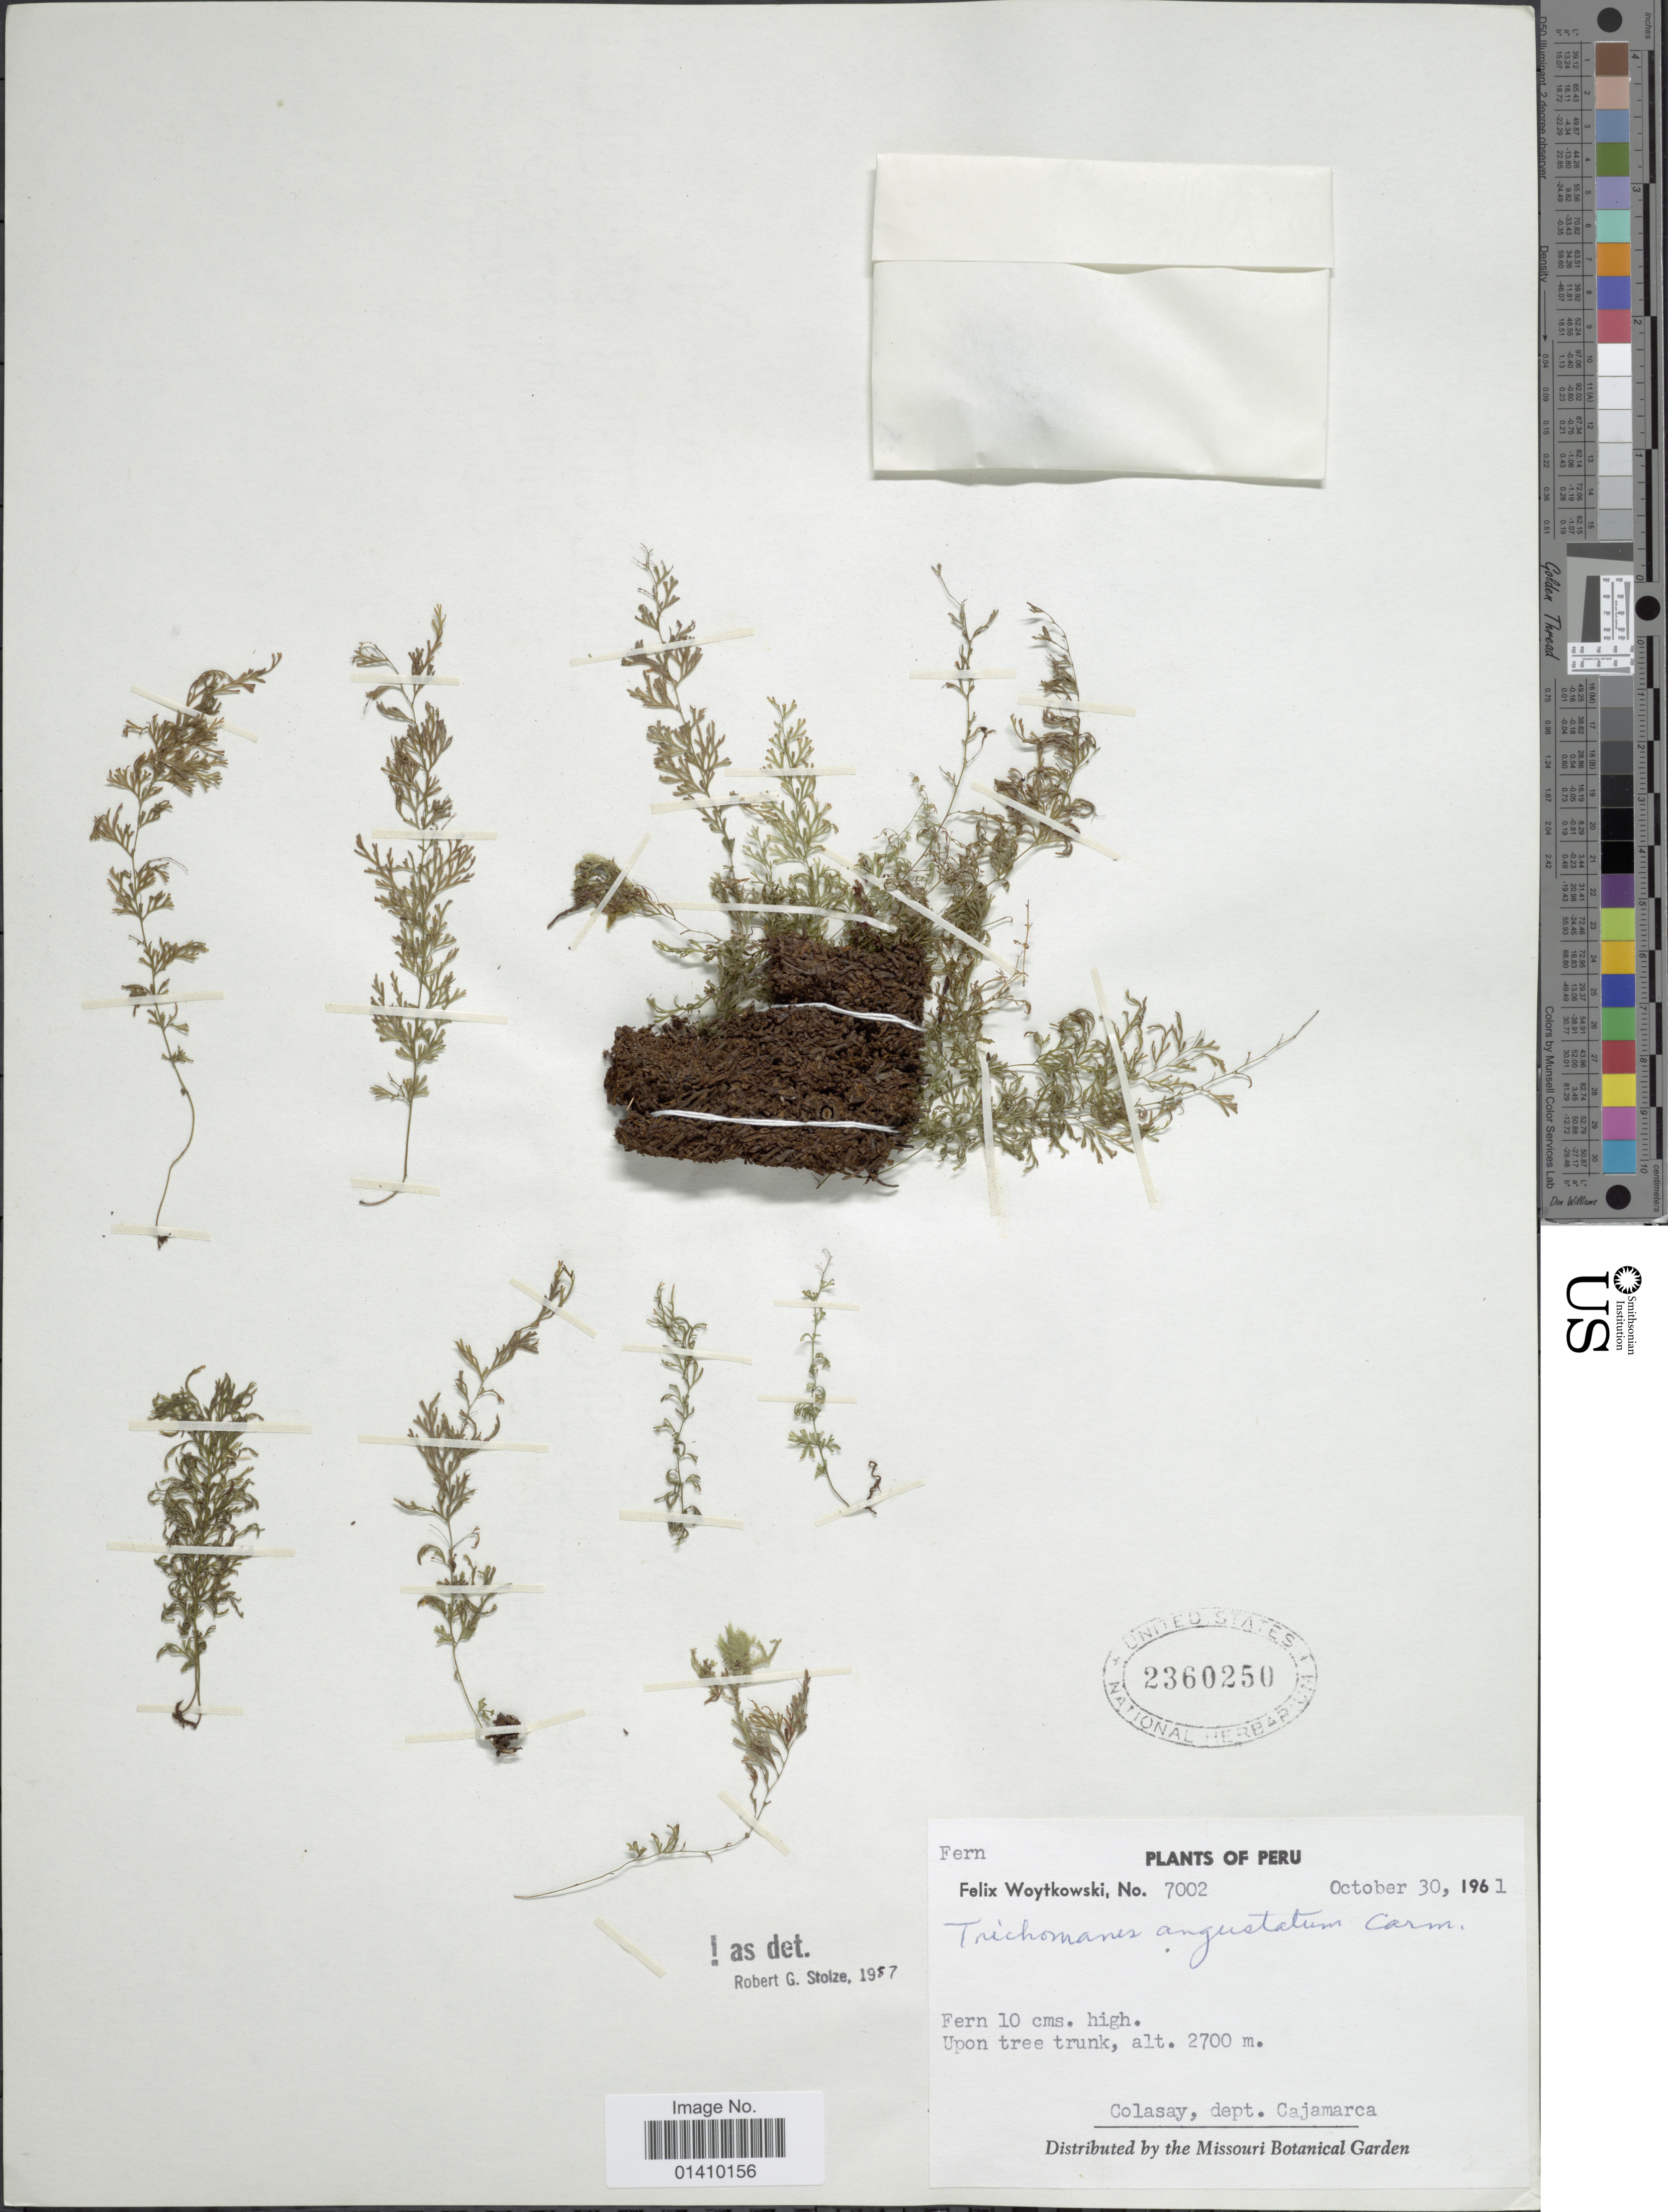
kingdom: Plantae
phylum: Tracheophyta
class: Polypodiopsida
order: Hymenophyllales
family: Hymenophyllaceae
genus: Polyphlebium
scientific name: Polyphlebium angustatum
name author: (Carmich.) Ebihara & Dubuisson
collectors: F. Woytkowski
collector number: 7002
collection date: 1961-10-30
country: Peru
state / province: Cajamarca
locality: Colasay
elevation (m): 2700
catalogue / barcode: US 2360250